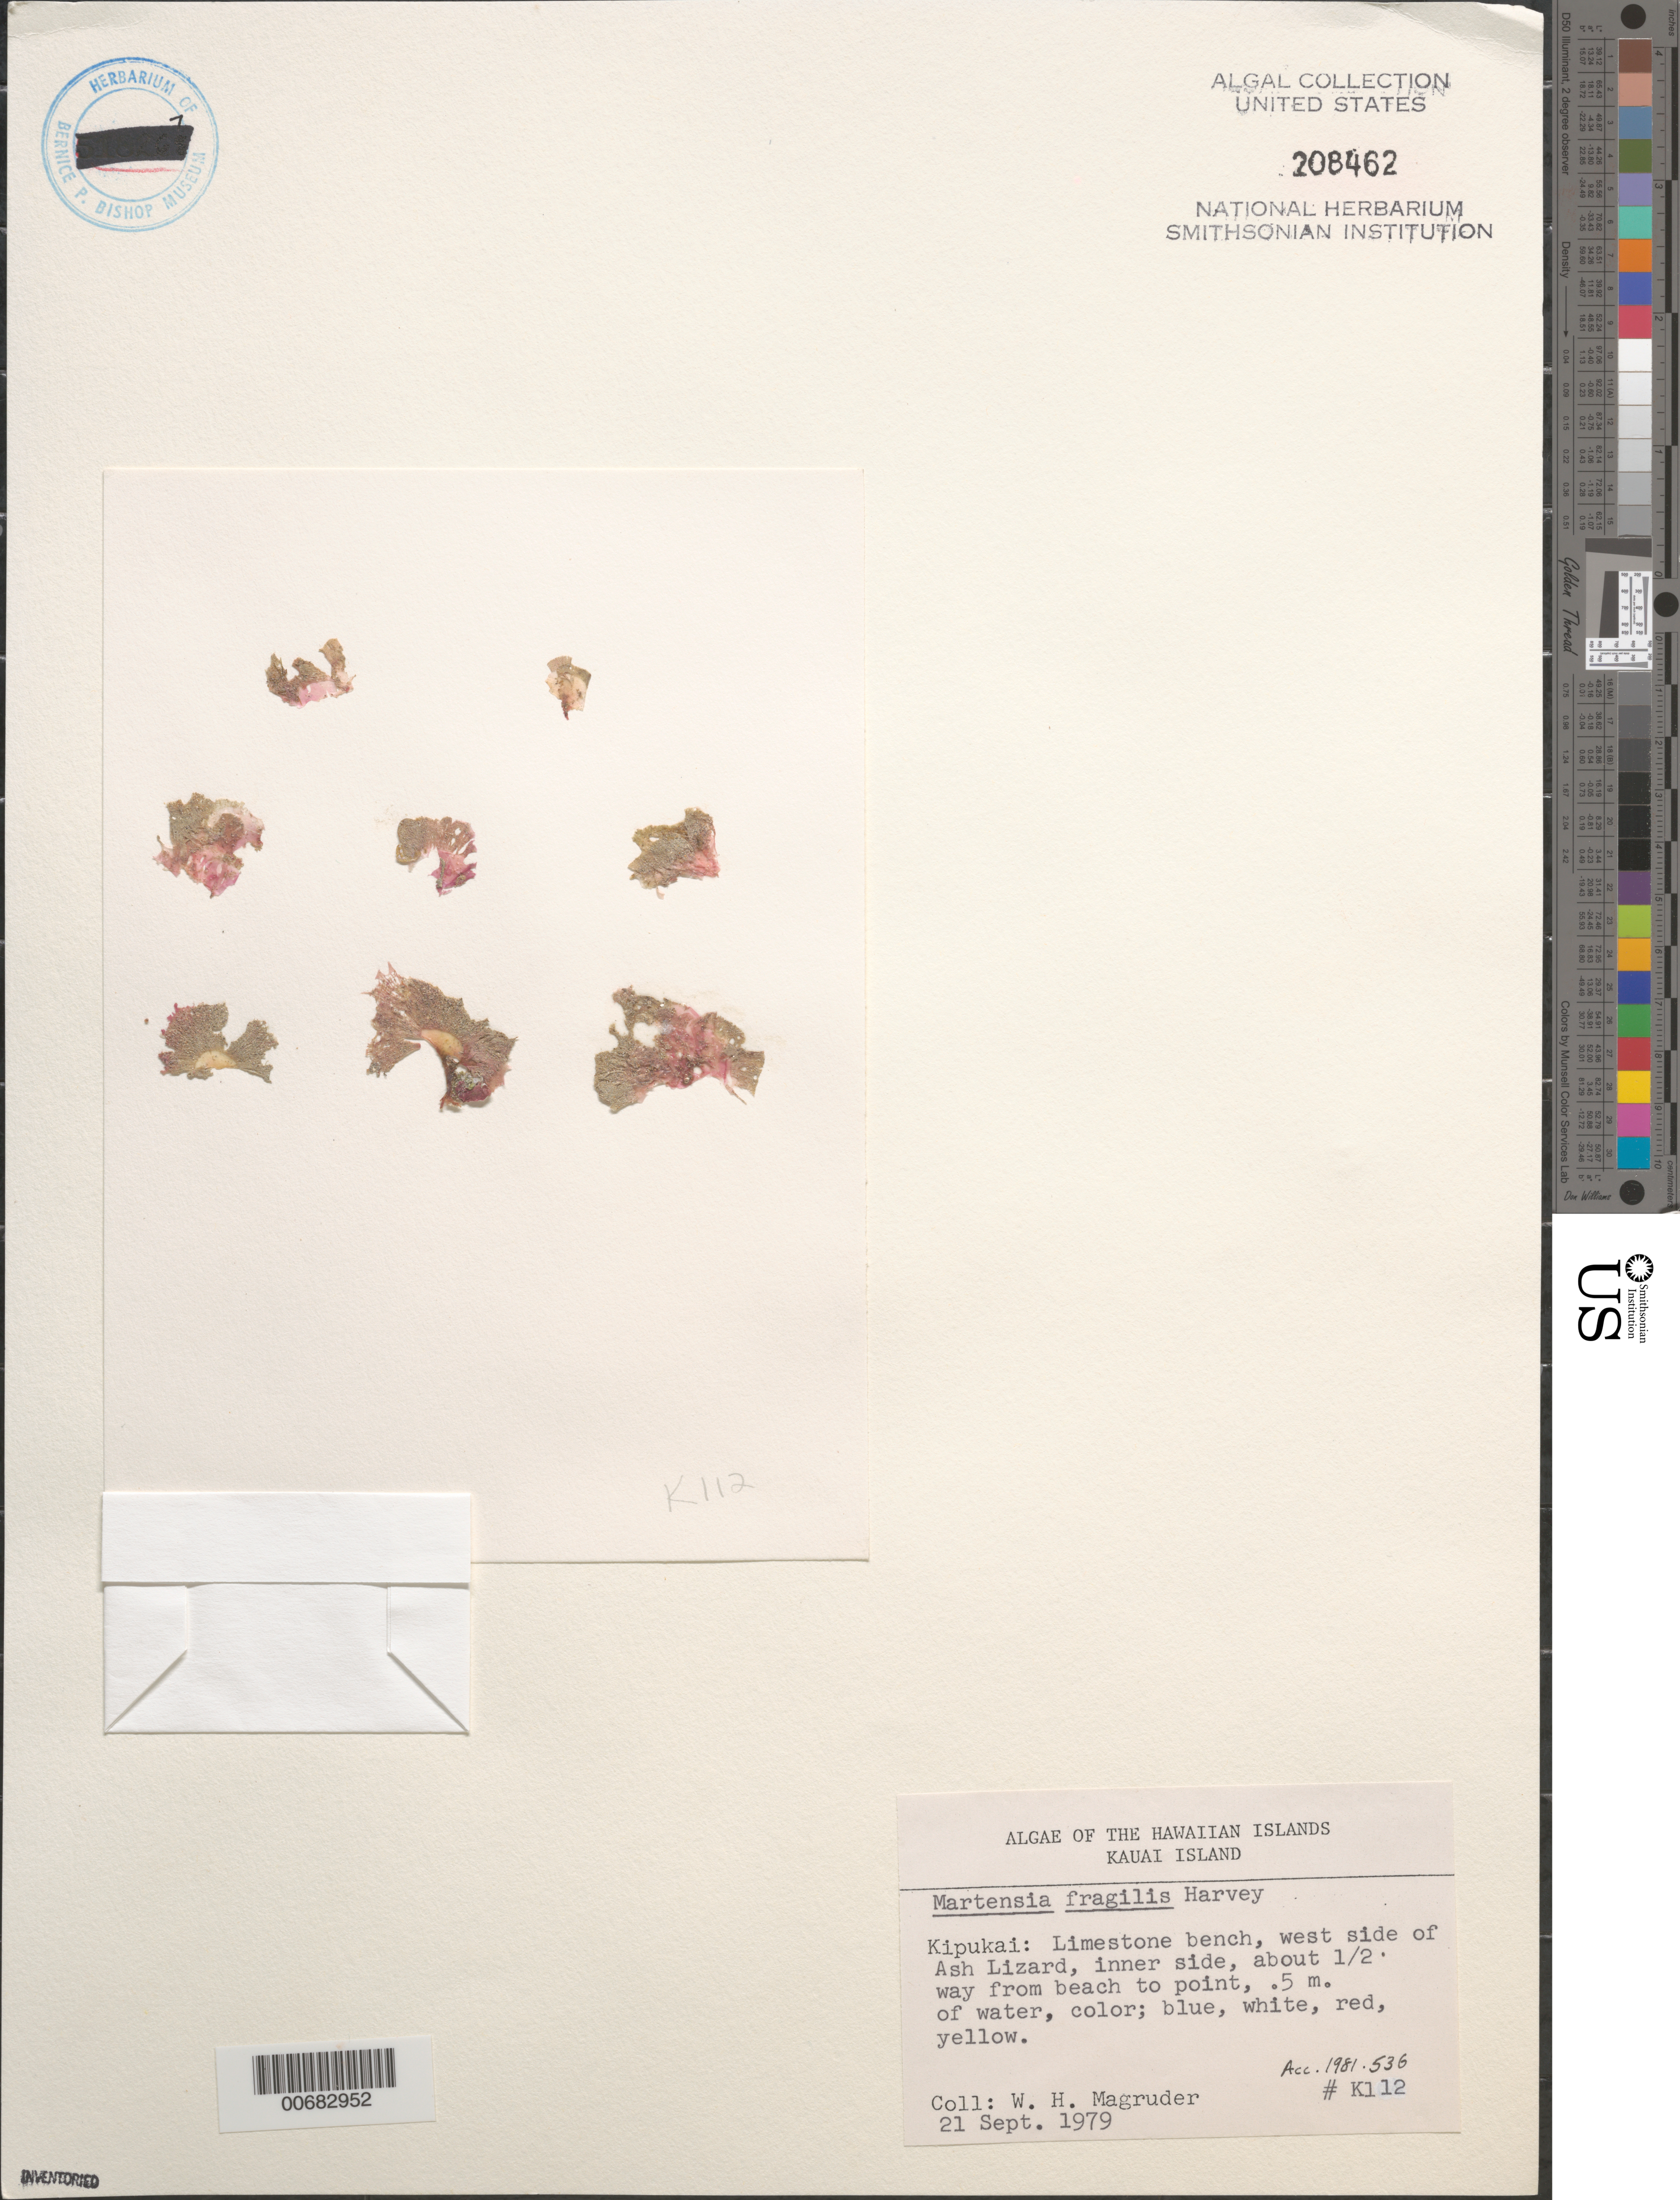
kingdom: Plantae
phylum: Rhodophyta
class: Florideophyceae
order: Ceramiales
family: Delesseriaceae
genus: Martensia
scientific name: Martensia fragilis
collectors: W. Magruder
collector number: K112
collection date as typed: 21 Sep 1979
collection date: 1979-09-21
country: United States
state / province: Hawaii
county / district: Kauai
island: Kaua'i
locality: Kipukai, Ash Lizard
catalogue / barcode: US 208462